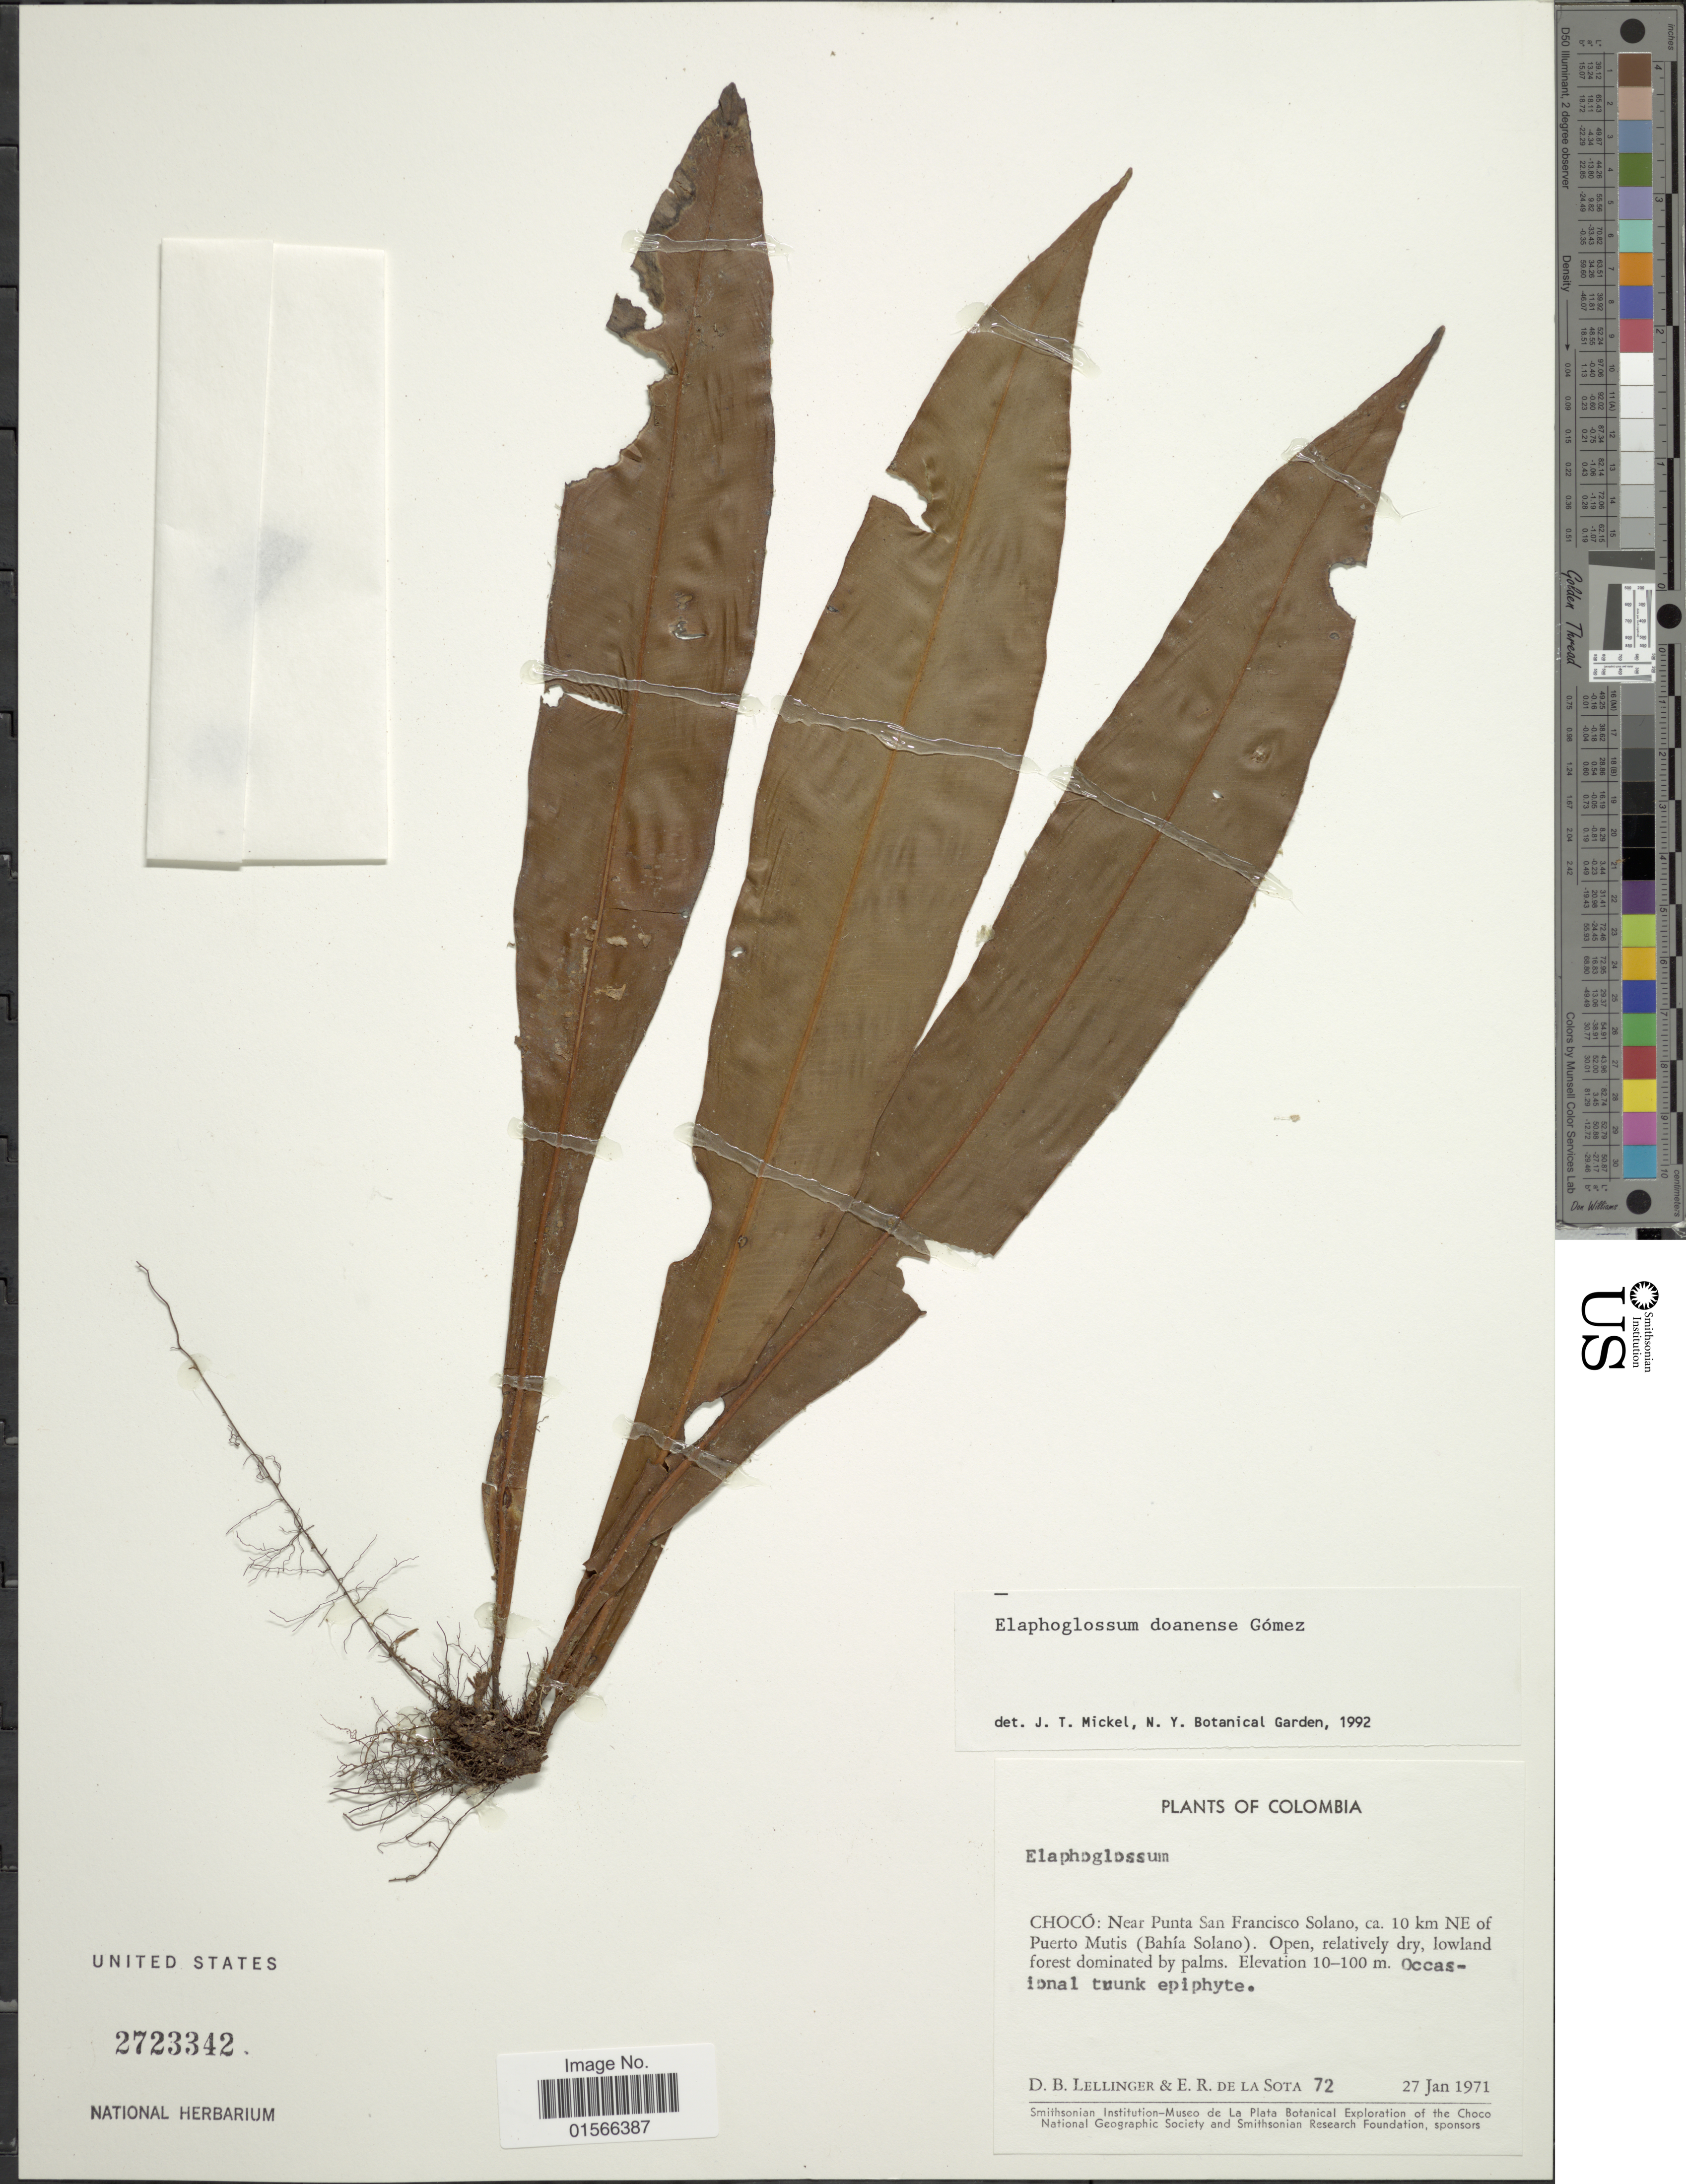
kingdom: Plantae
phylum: Tracheophyta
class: Polypodiopsida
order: Polypodiales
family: Dryopteridaceae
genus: Elaphoglossum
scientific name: Elaphoglossum doanense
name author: L.D. Gómez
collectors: D. B. Lellinger & E. R. de la Sota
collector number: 72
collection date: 1971-01-27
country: Colombia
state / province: Chocó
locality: Near Punta San Francisco Solano, ca. 10 km NE of Puerto Mutis (Bahía Solano)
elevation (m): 10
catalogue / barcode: US 2723342